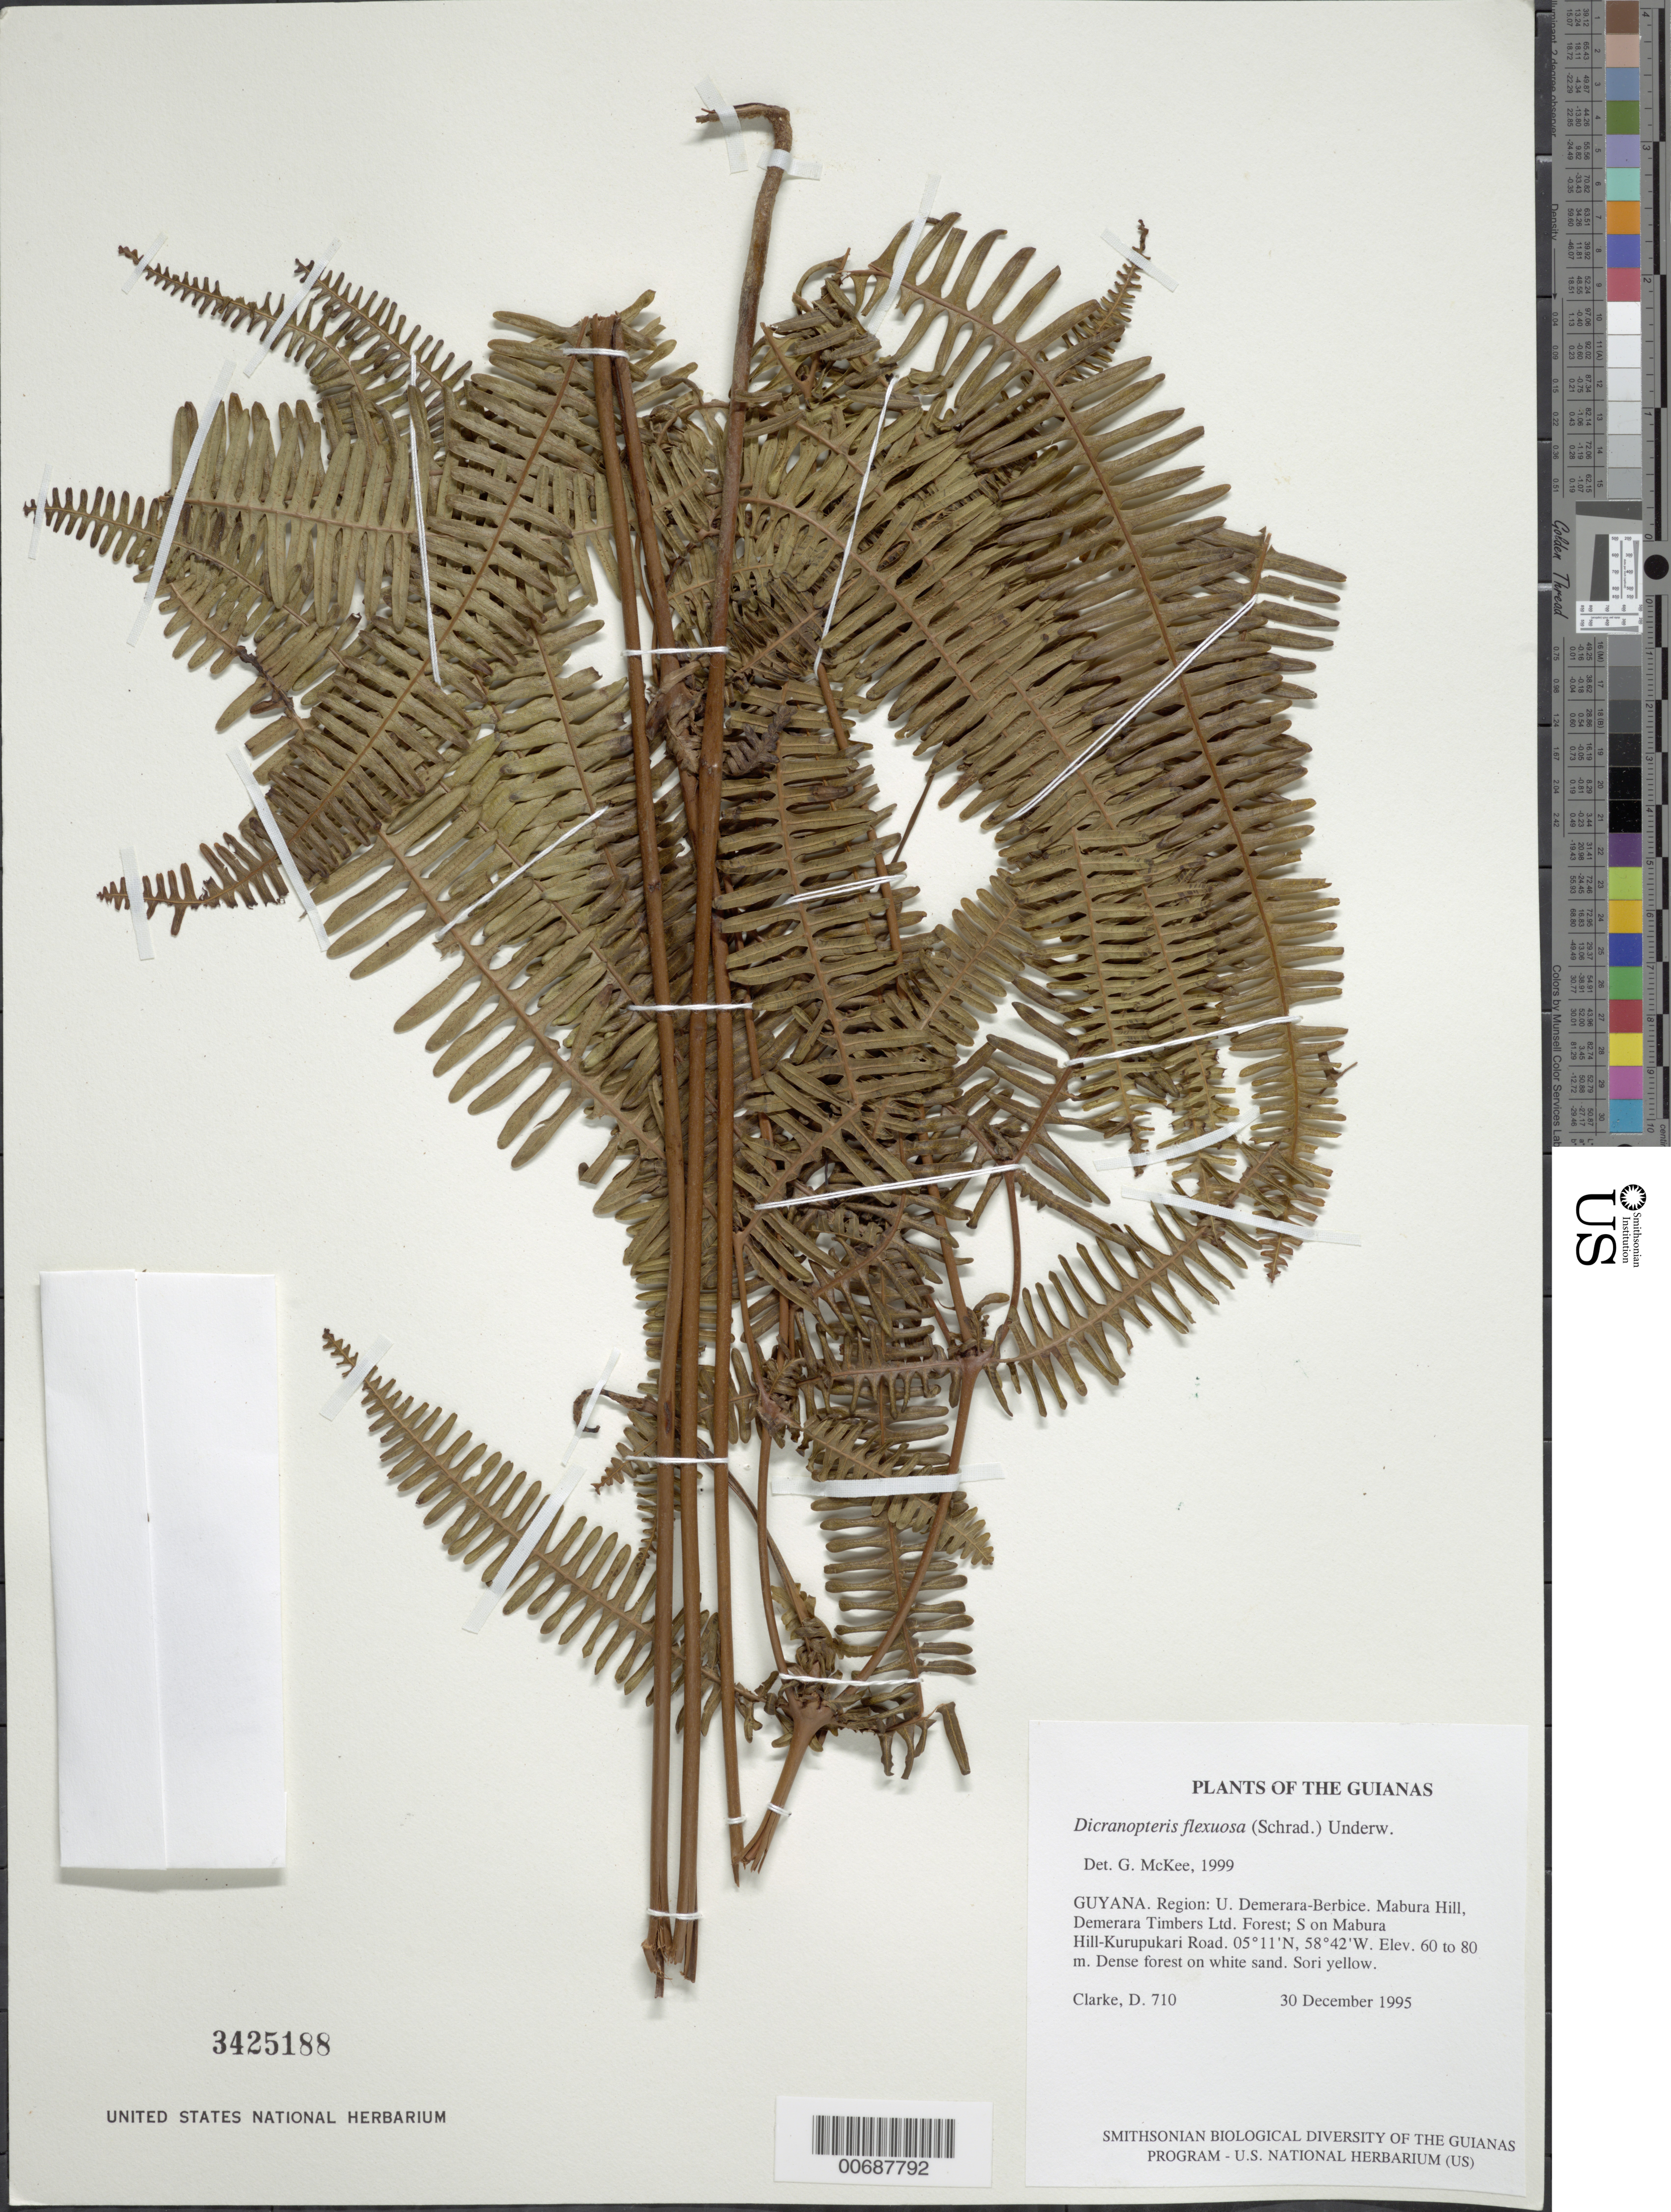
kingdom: Plantae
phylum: Tracheophyta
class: Polypodiopsida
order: Gleicheniales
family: Gleicheniaceae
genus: Dicranopteris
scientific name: Dicranopteris flexuosa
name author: (Schrad.) Underw.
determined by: McKee, G. S., (US), NMNH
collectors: H. D. Clarke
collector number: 710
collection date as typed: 30 December 1995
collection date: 1995-12-30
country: Guyana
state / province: U. Demerara-Berbice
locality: Mabura Hill, Demerara Timbers Ltd. Forest; S on Mabura Hill-Kurupukari Road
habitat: Dense forest on white sand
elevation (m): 60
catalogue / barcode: US 3425188